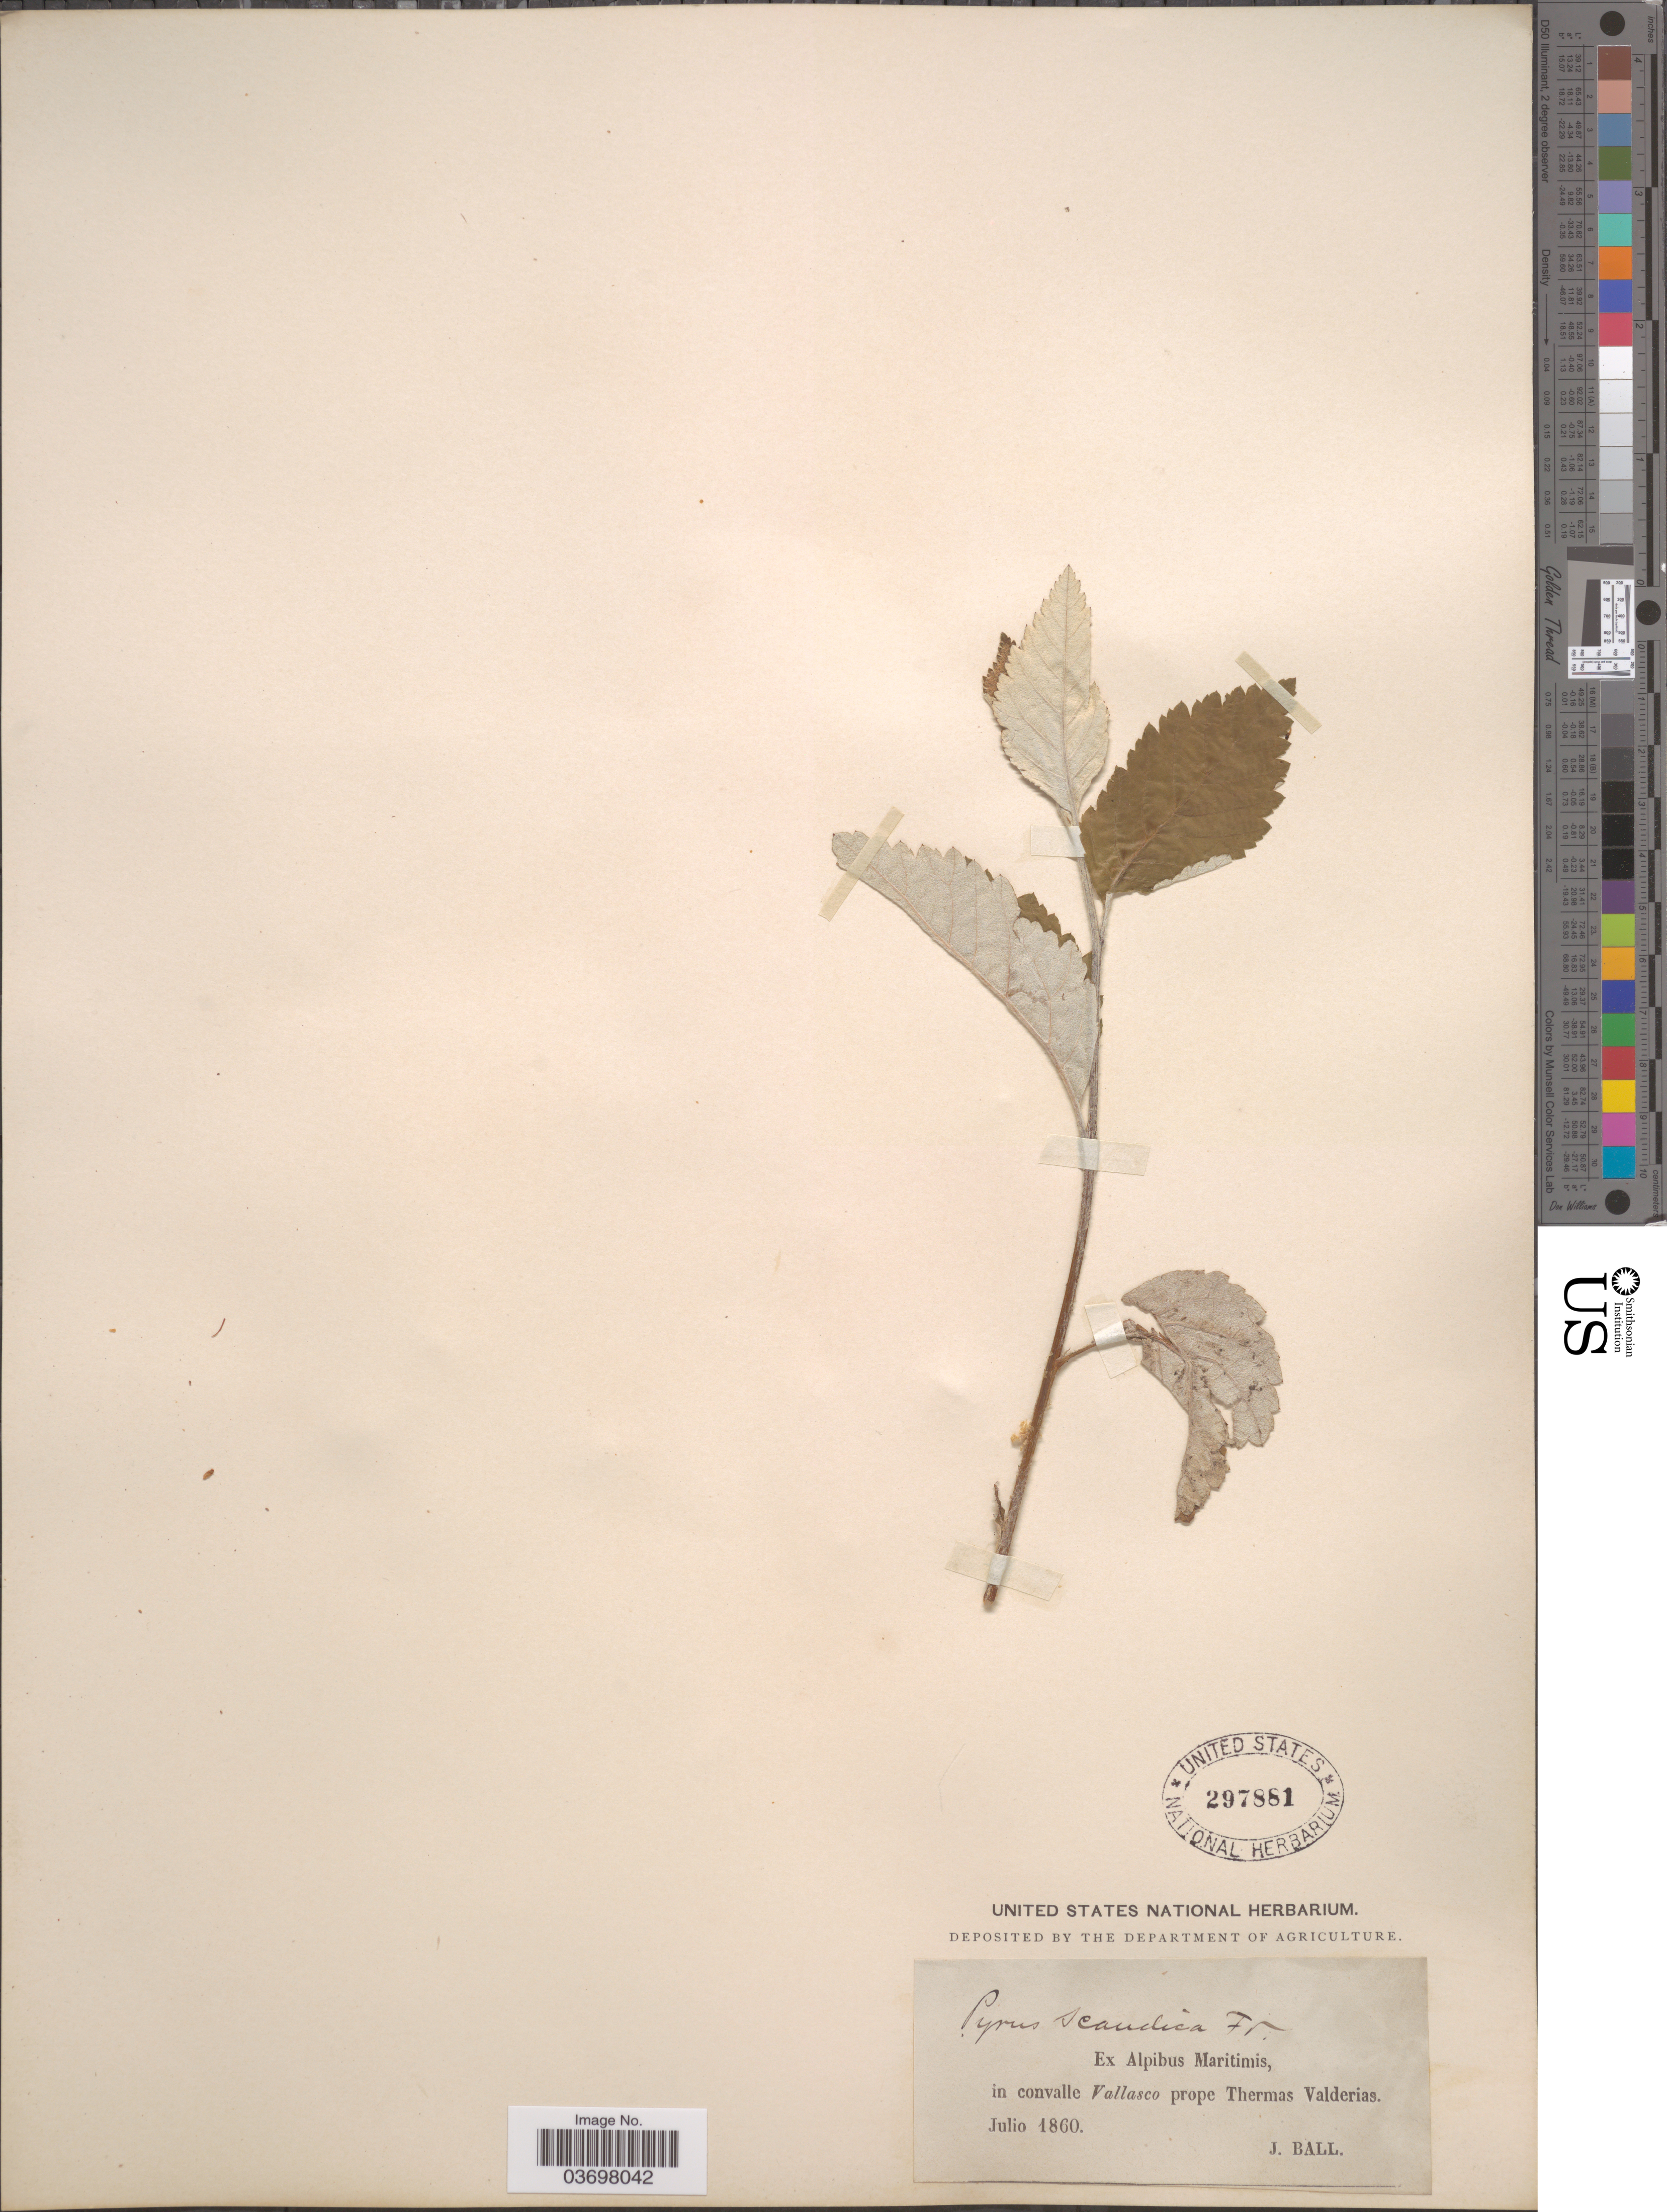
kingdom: Plantae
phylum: Tracheophyta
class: Magnoliopsida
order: Rosales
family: Rosaceae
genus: Sorbus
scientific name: Sorbus scandica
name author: H.J. Coste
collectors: J. Ball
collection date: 1860-07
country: Italy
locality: Ex Alpibus Maritimis, in convalle Vallasco prope Thermas Valderias.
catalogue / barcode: US 297881